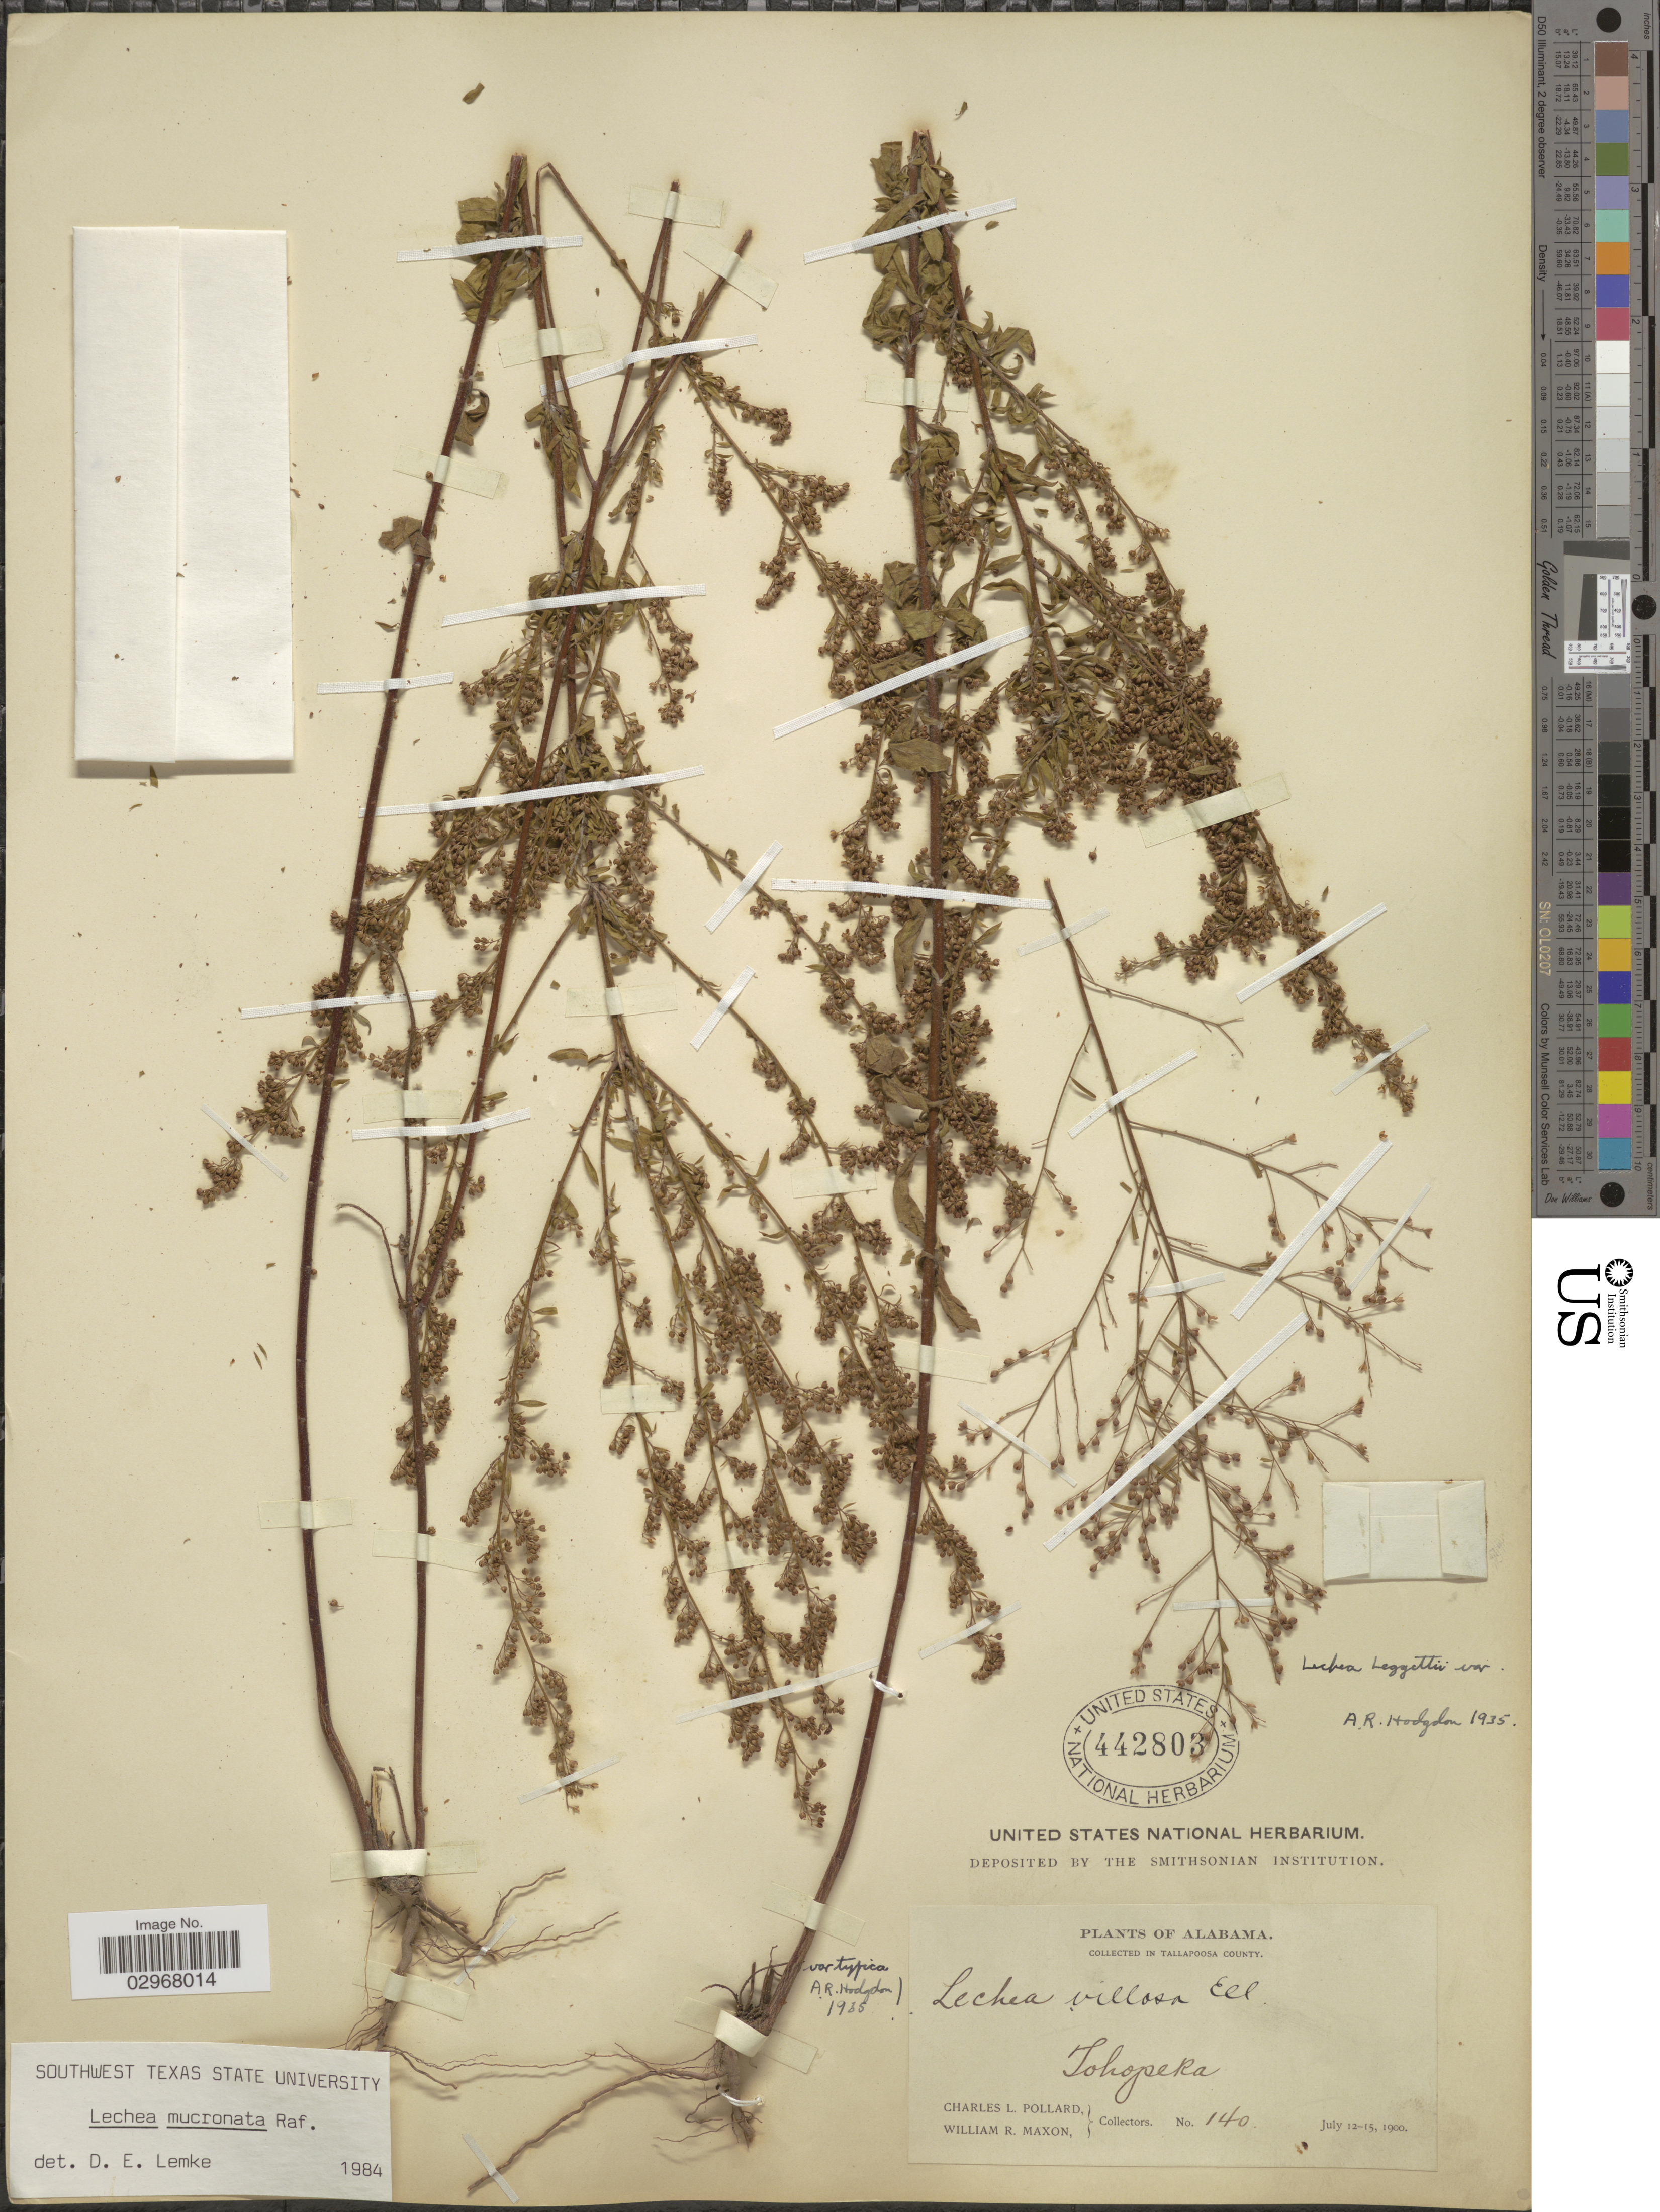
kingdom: Plantae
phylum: Tracheophyta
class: Magnoliopsida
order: Malvales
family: Cistaceae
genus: Lechea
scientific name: Lechea mucronata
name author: Raf.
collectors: C. L. Pollard & W. R. Maxon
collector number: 140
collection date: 1900-07-12/1900-07-15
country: United States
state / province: Alabama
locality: In Tallapoosa County. Tohopeka.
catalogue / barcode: US 442803